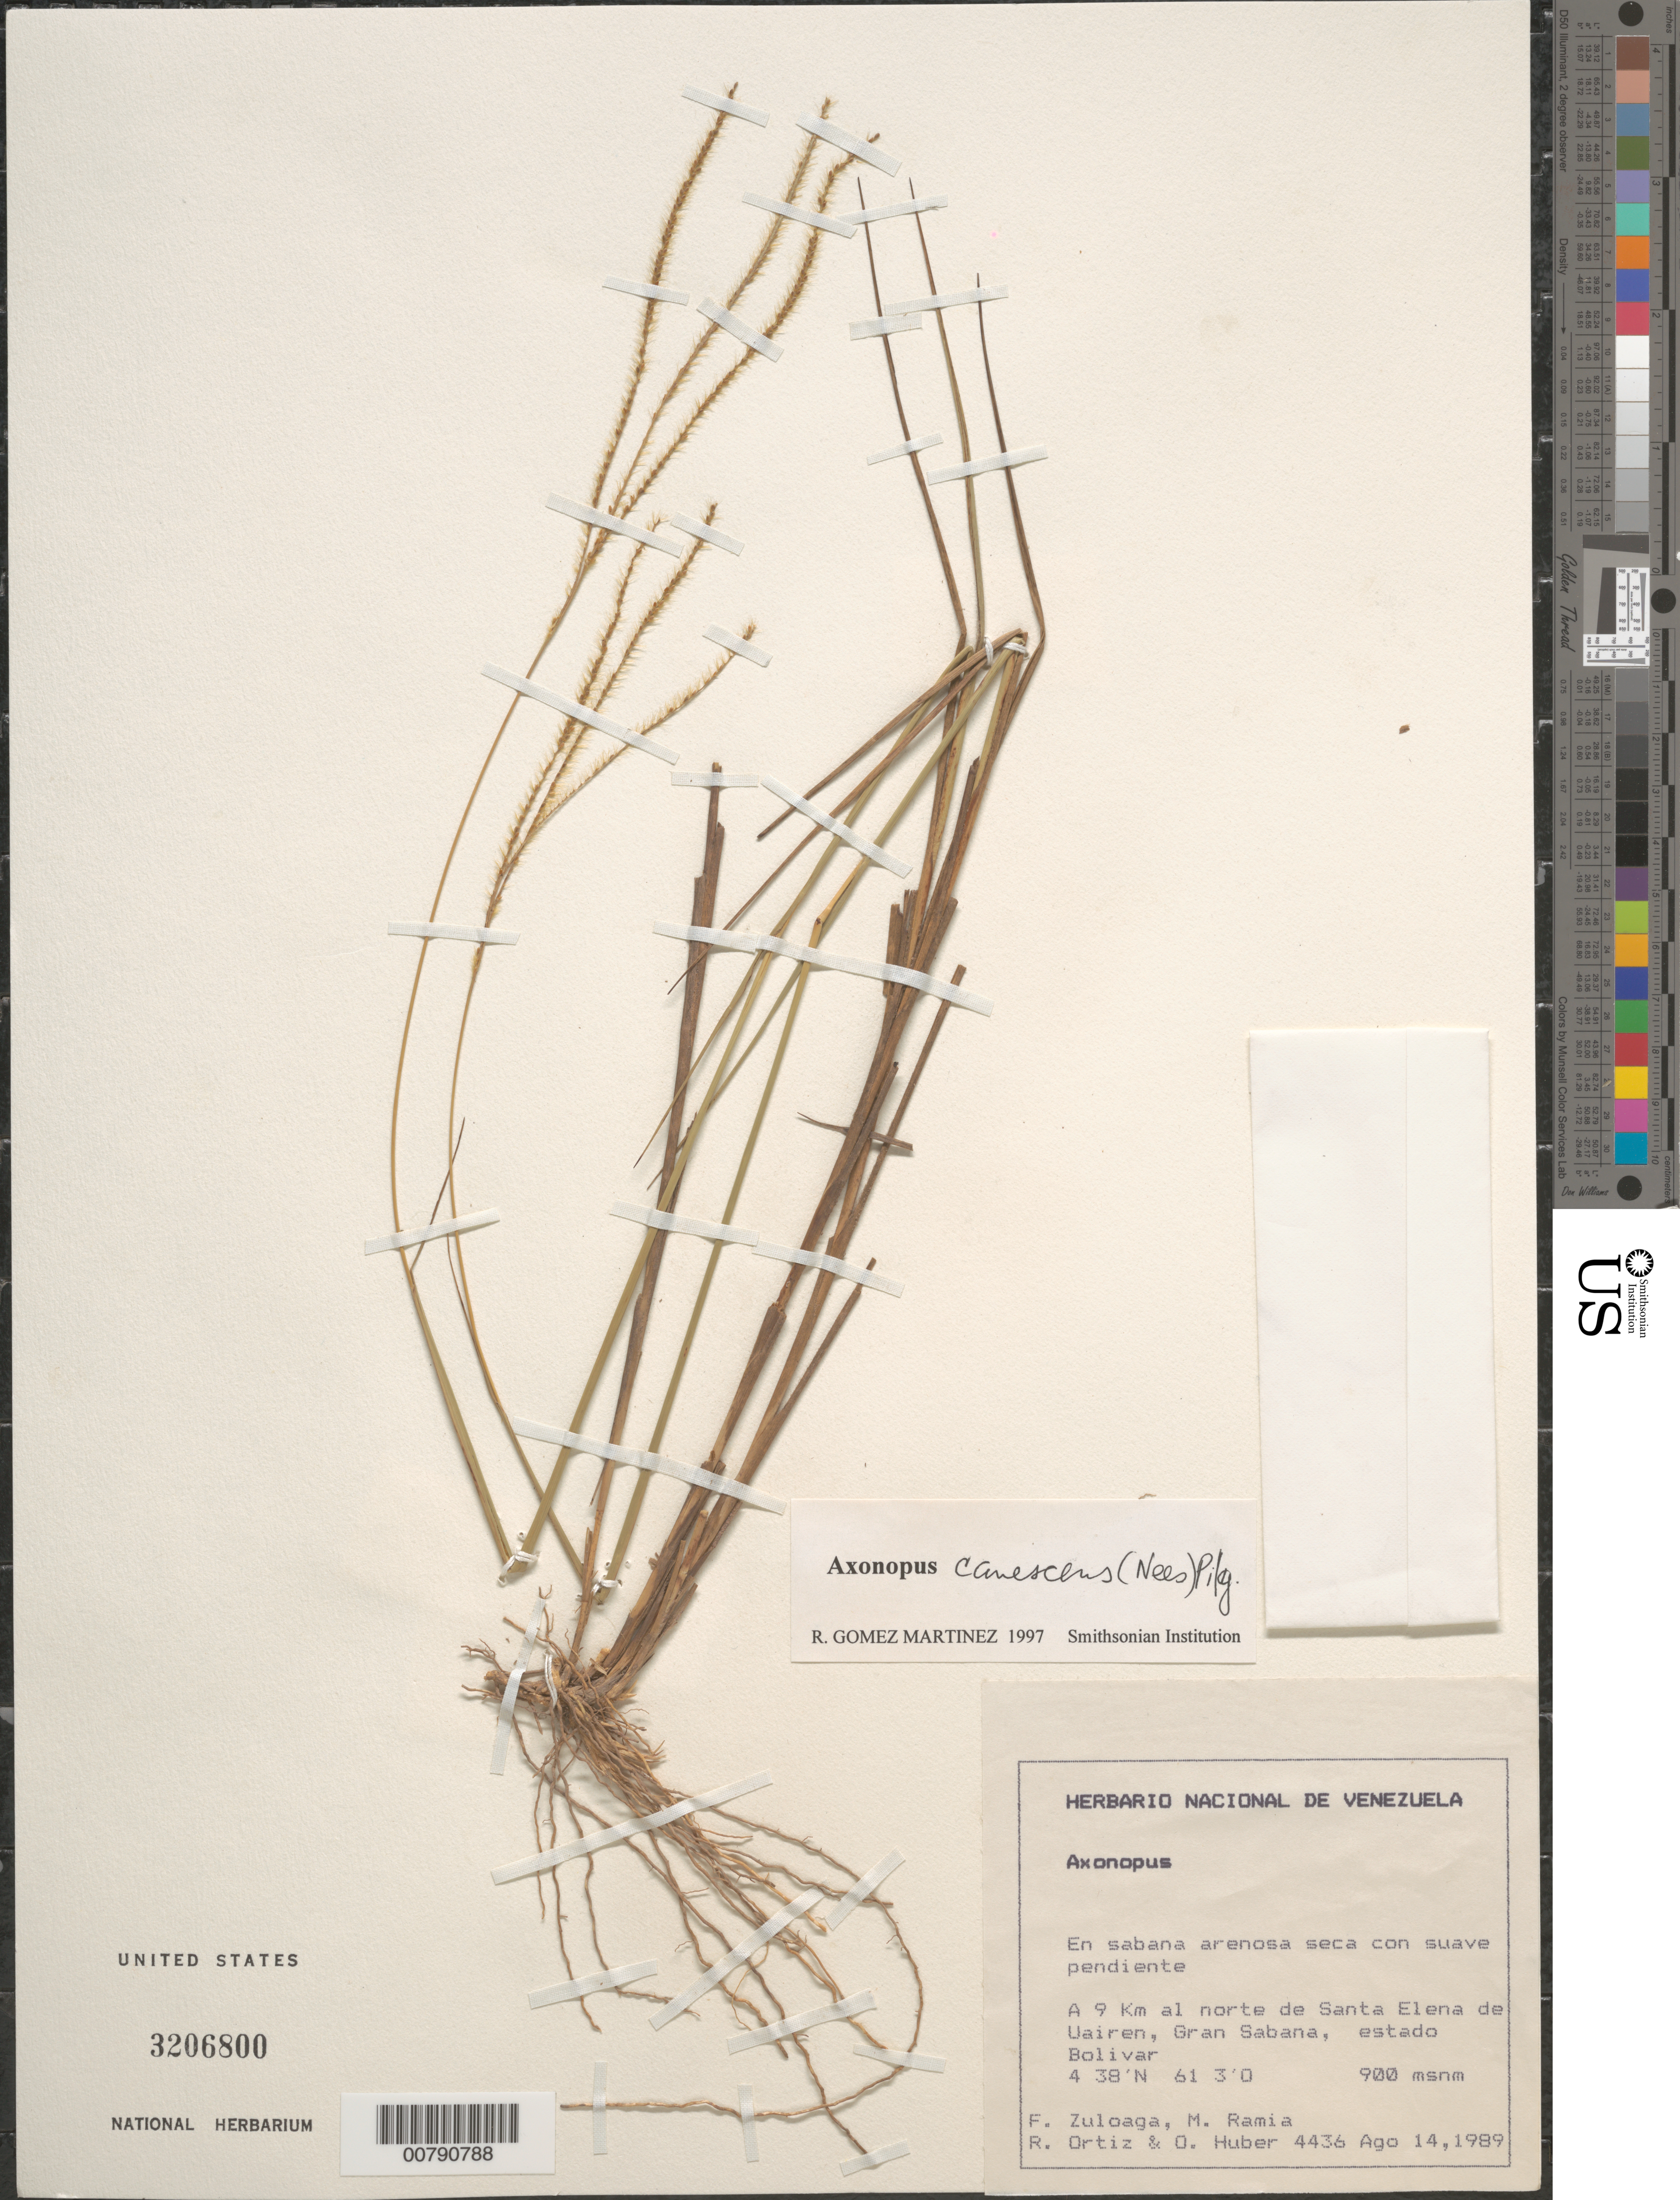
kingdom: Plantae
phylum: Tracheophyta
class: Liliopsida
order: Poales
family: Poaceae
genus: Axonopus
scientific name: Axonopus canescens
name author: (Nees ex Trin.) Pilg.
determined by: Gomez Martinez, R.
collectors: F. O. Zuloaga, M. Ramia, R. Ortíz & O. Huber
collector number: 4436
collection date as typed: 14-Aug-89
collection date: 1989-08-14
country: Venezuela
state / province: Bolívar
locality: Gran Sabana, 9 km N de Santa Elena de Uairen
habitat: Dry, sandy savanna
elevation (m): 900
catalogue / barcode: US 3206800